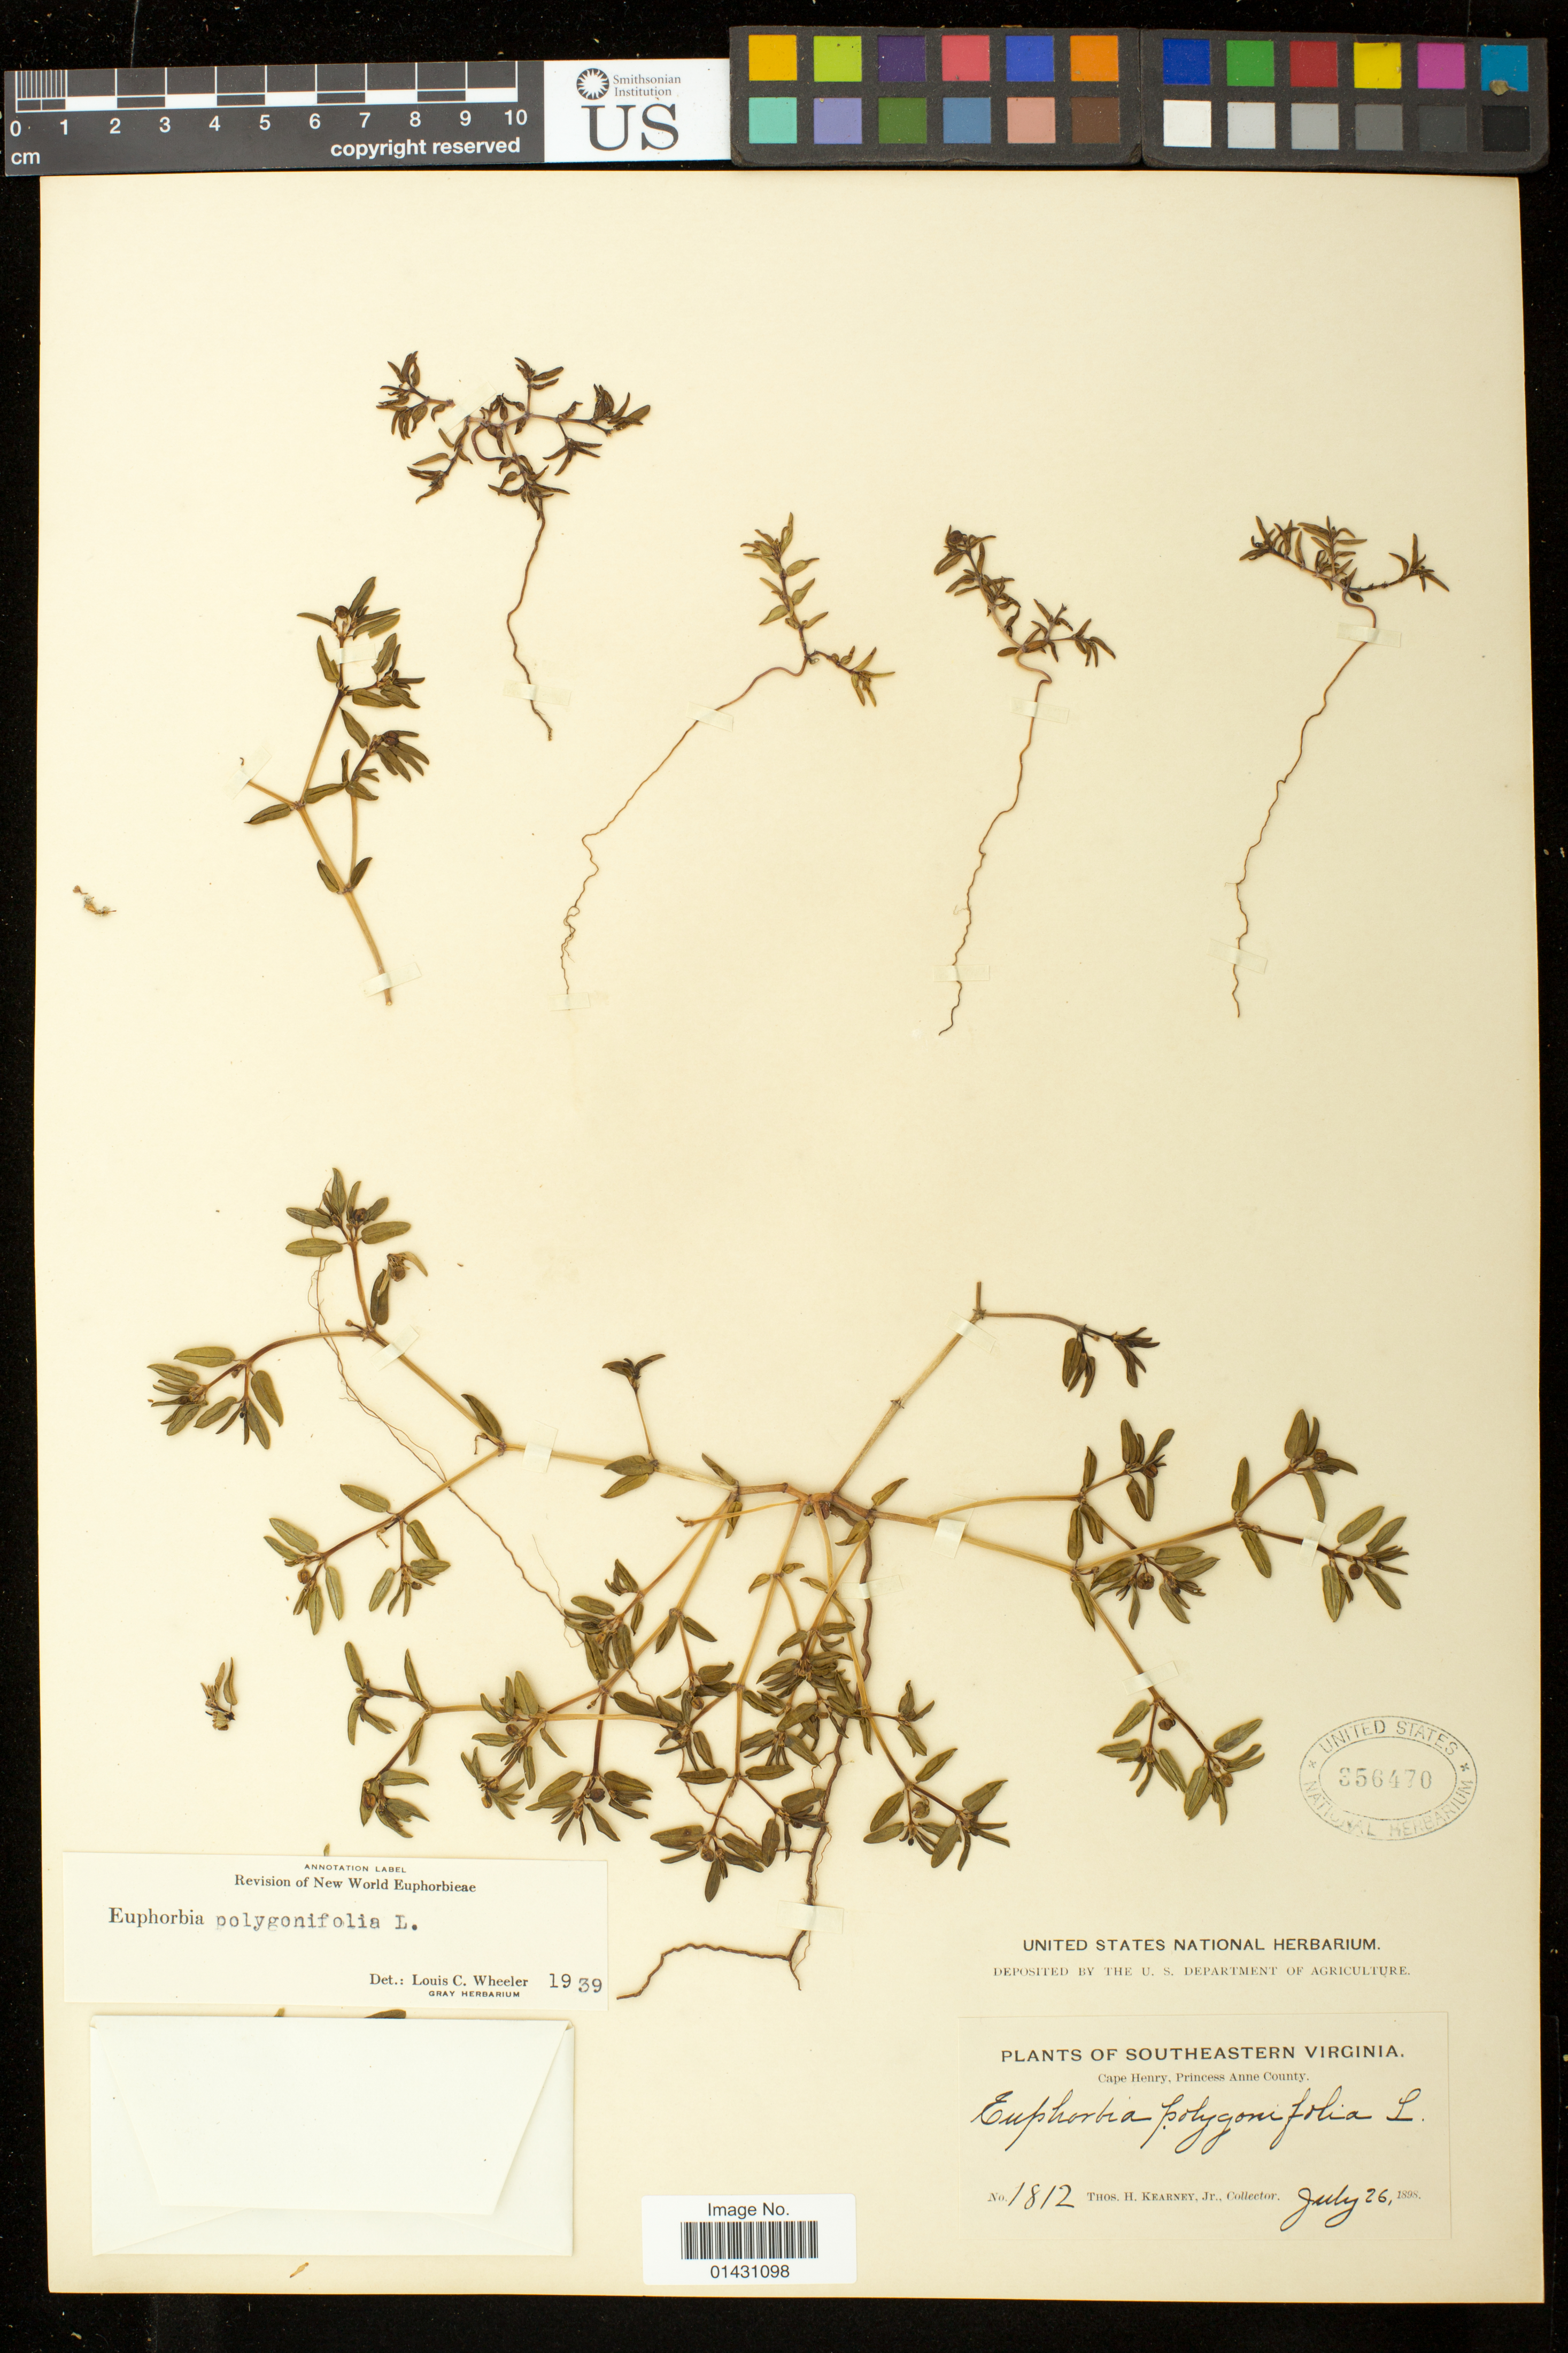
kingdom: Plantae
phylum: Tracheophyta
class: Magnoliopsida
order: Malpighiales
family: Euphorbiaceae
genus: Euphorbia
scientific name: Euphorbia polygonifolia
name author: L.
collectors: T. H. Kearney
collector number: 1812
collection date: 1898-07-26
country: United States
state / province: Virginia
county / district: City of Virginia Beach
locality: Cape Henry, Princess Anne County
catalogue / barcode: US 356470